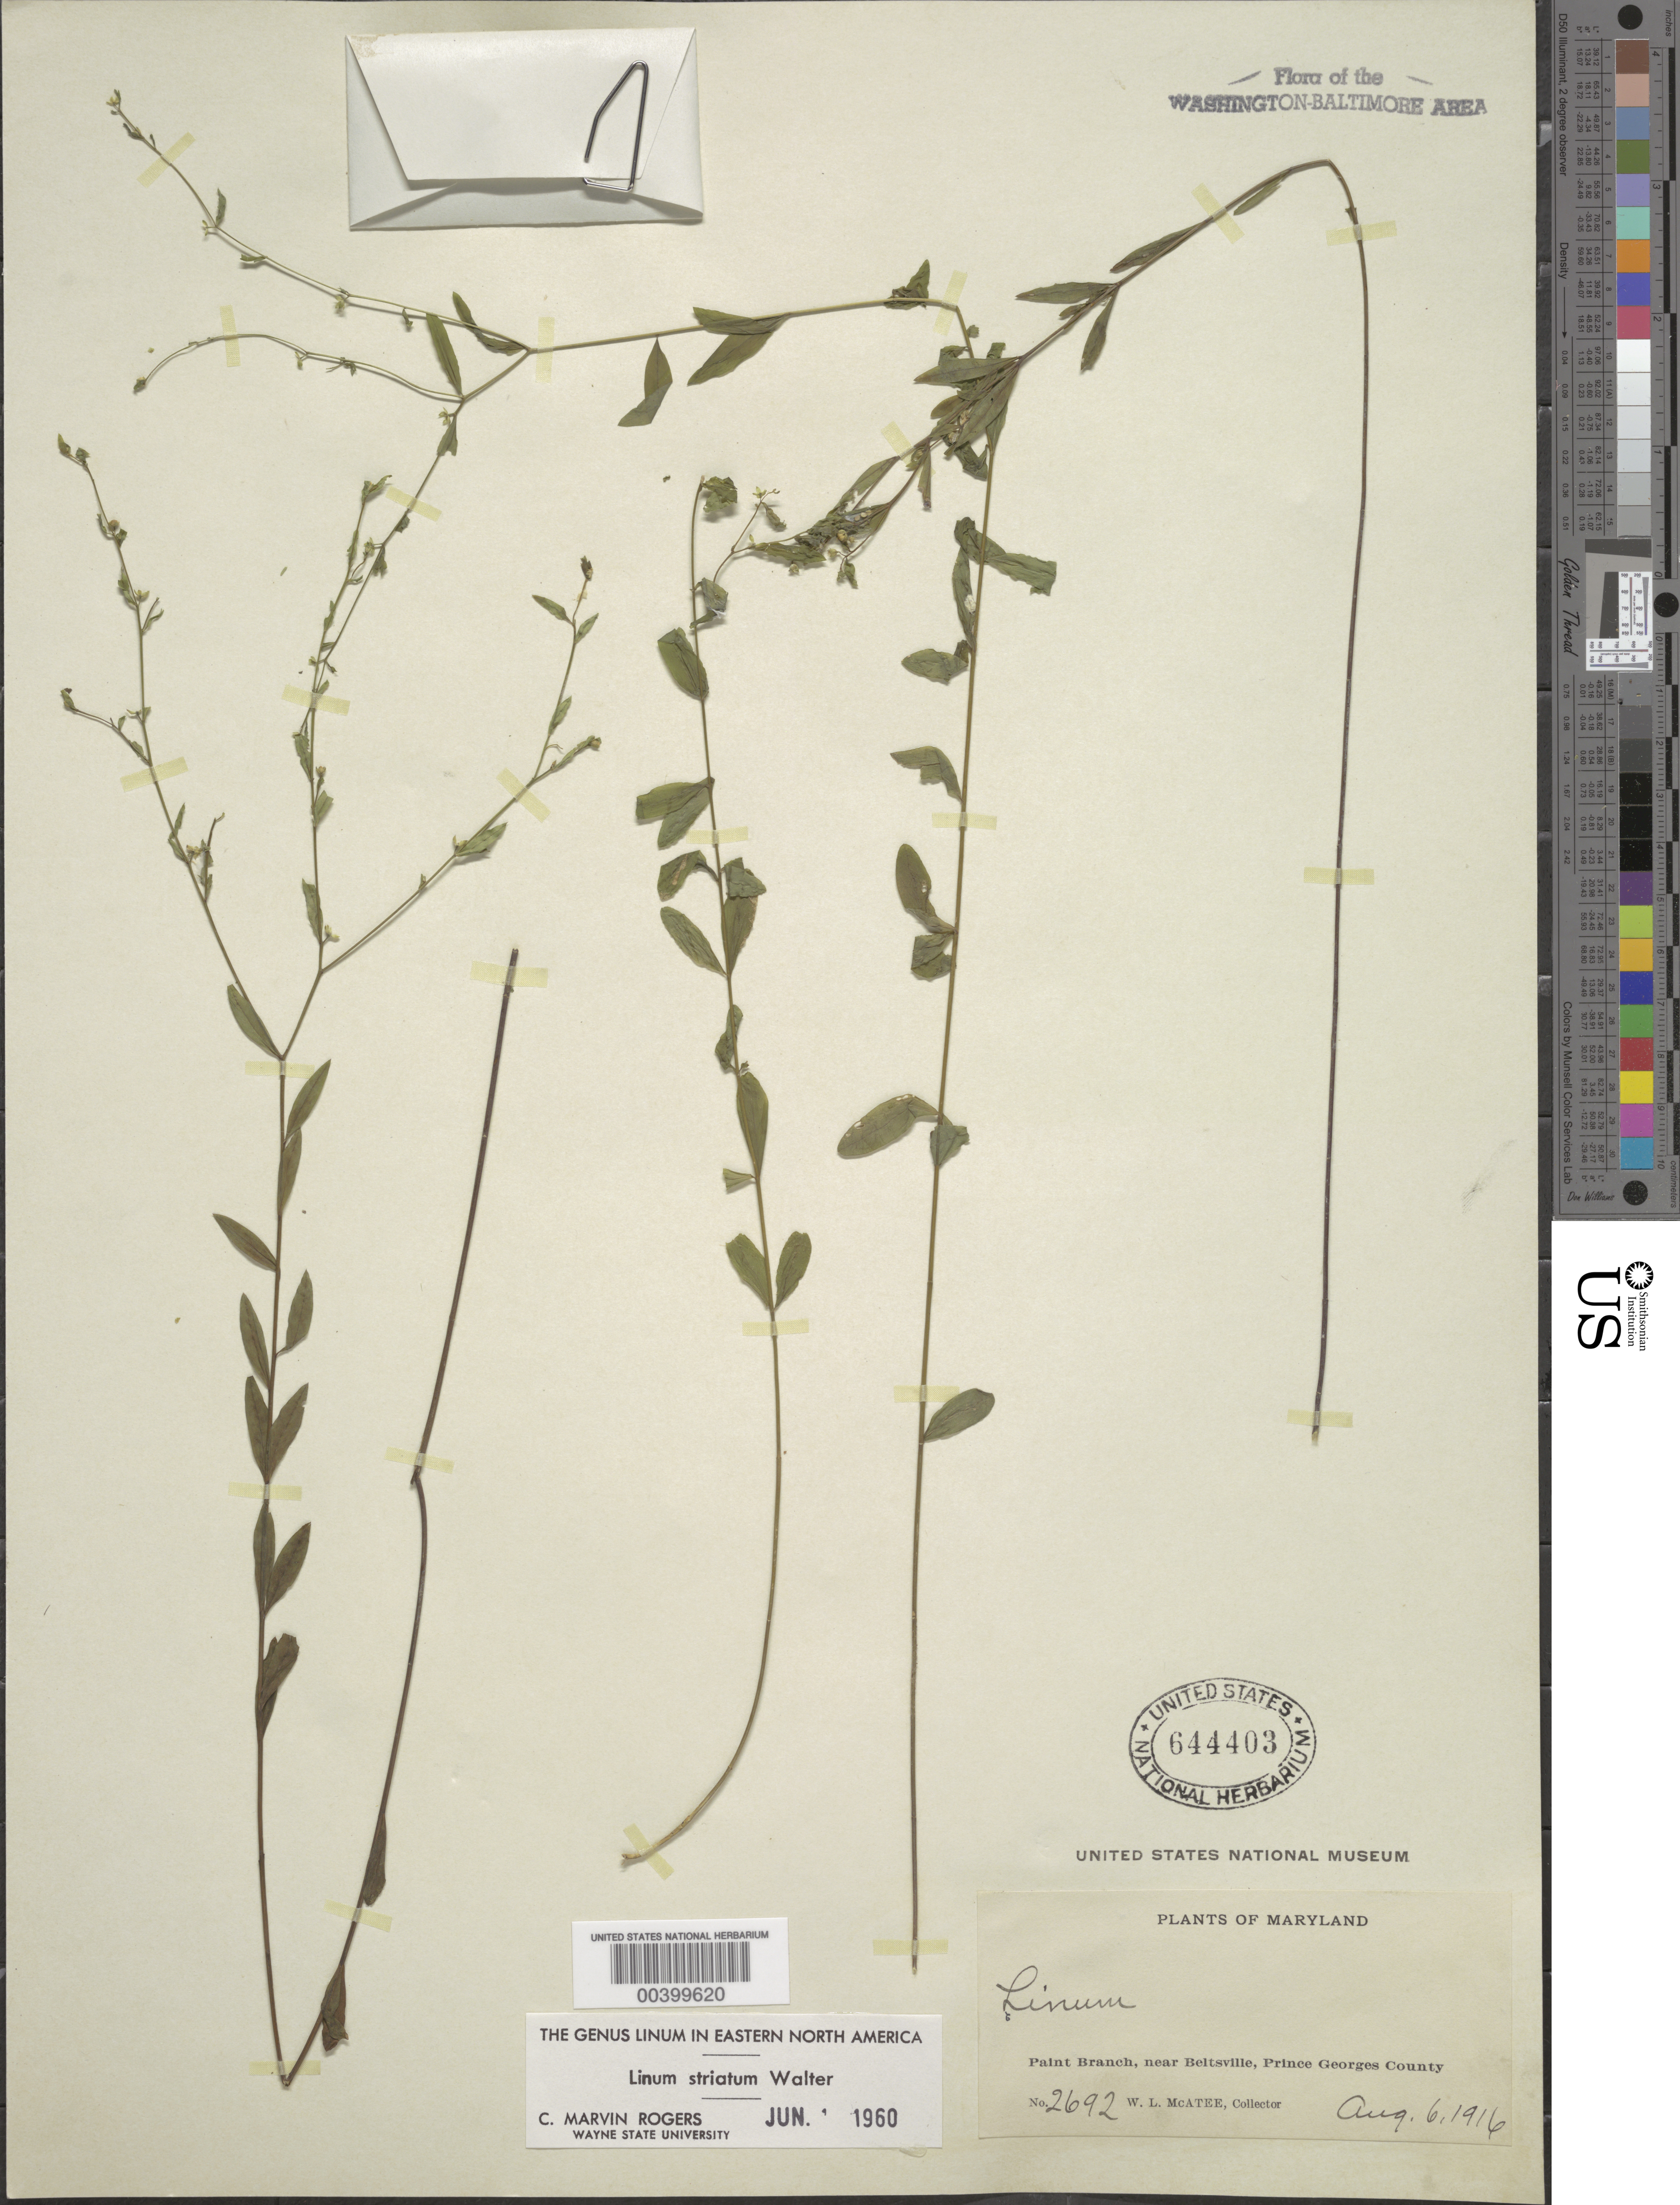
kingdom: Plantae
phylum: Tracheophyta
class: Magnoliopsida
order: Malpighiales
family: Linaceae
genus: Linum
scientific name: Linum striatum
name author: Walter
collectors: W. McAtee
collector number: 2692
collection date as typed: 06 Aug 1916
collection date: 1916-08-06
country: United States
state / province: Maryland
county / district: Prince George's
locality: Paint Branch, Beltsville vicinity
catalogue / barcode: US 644403